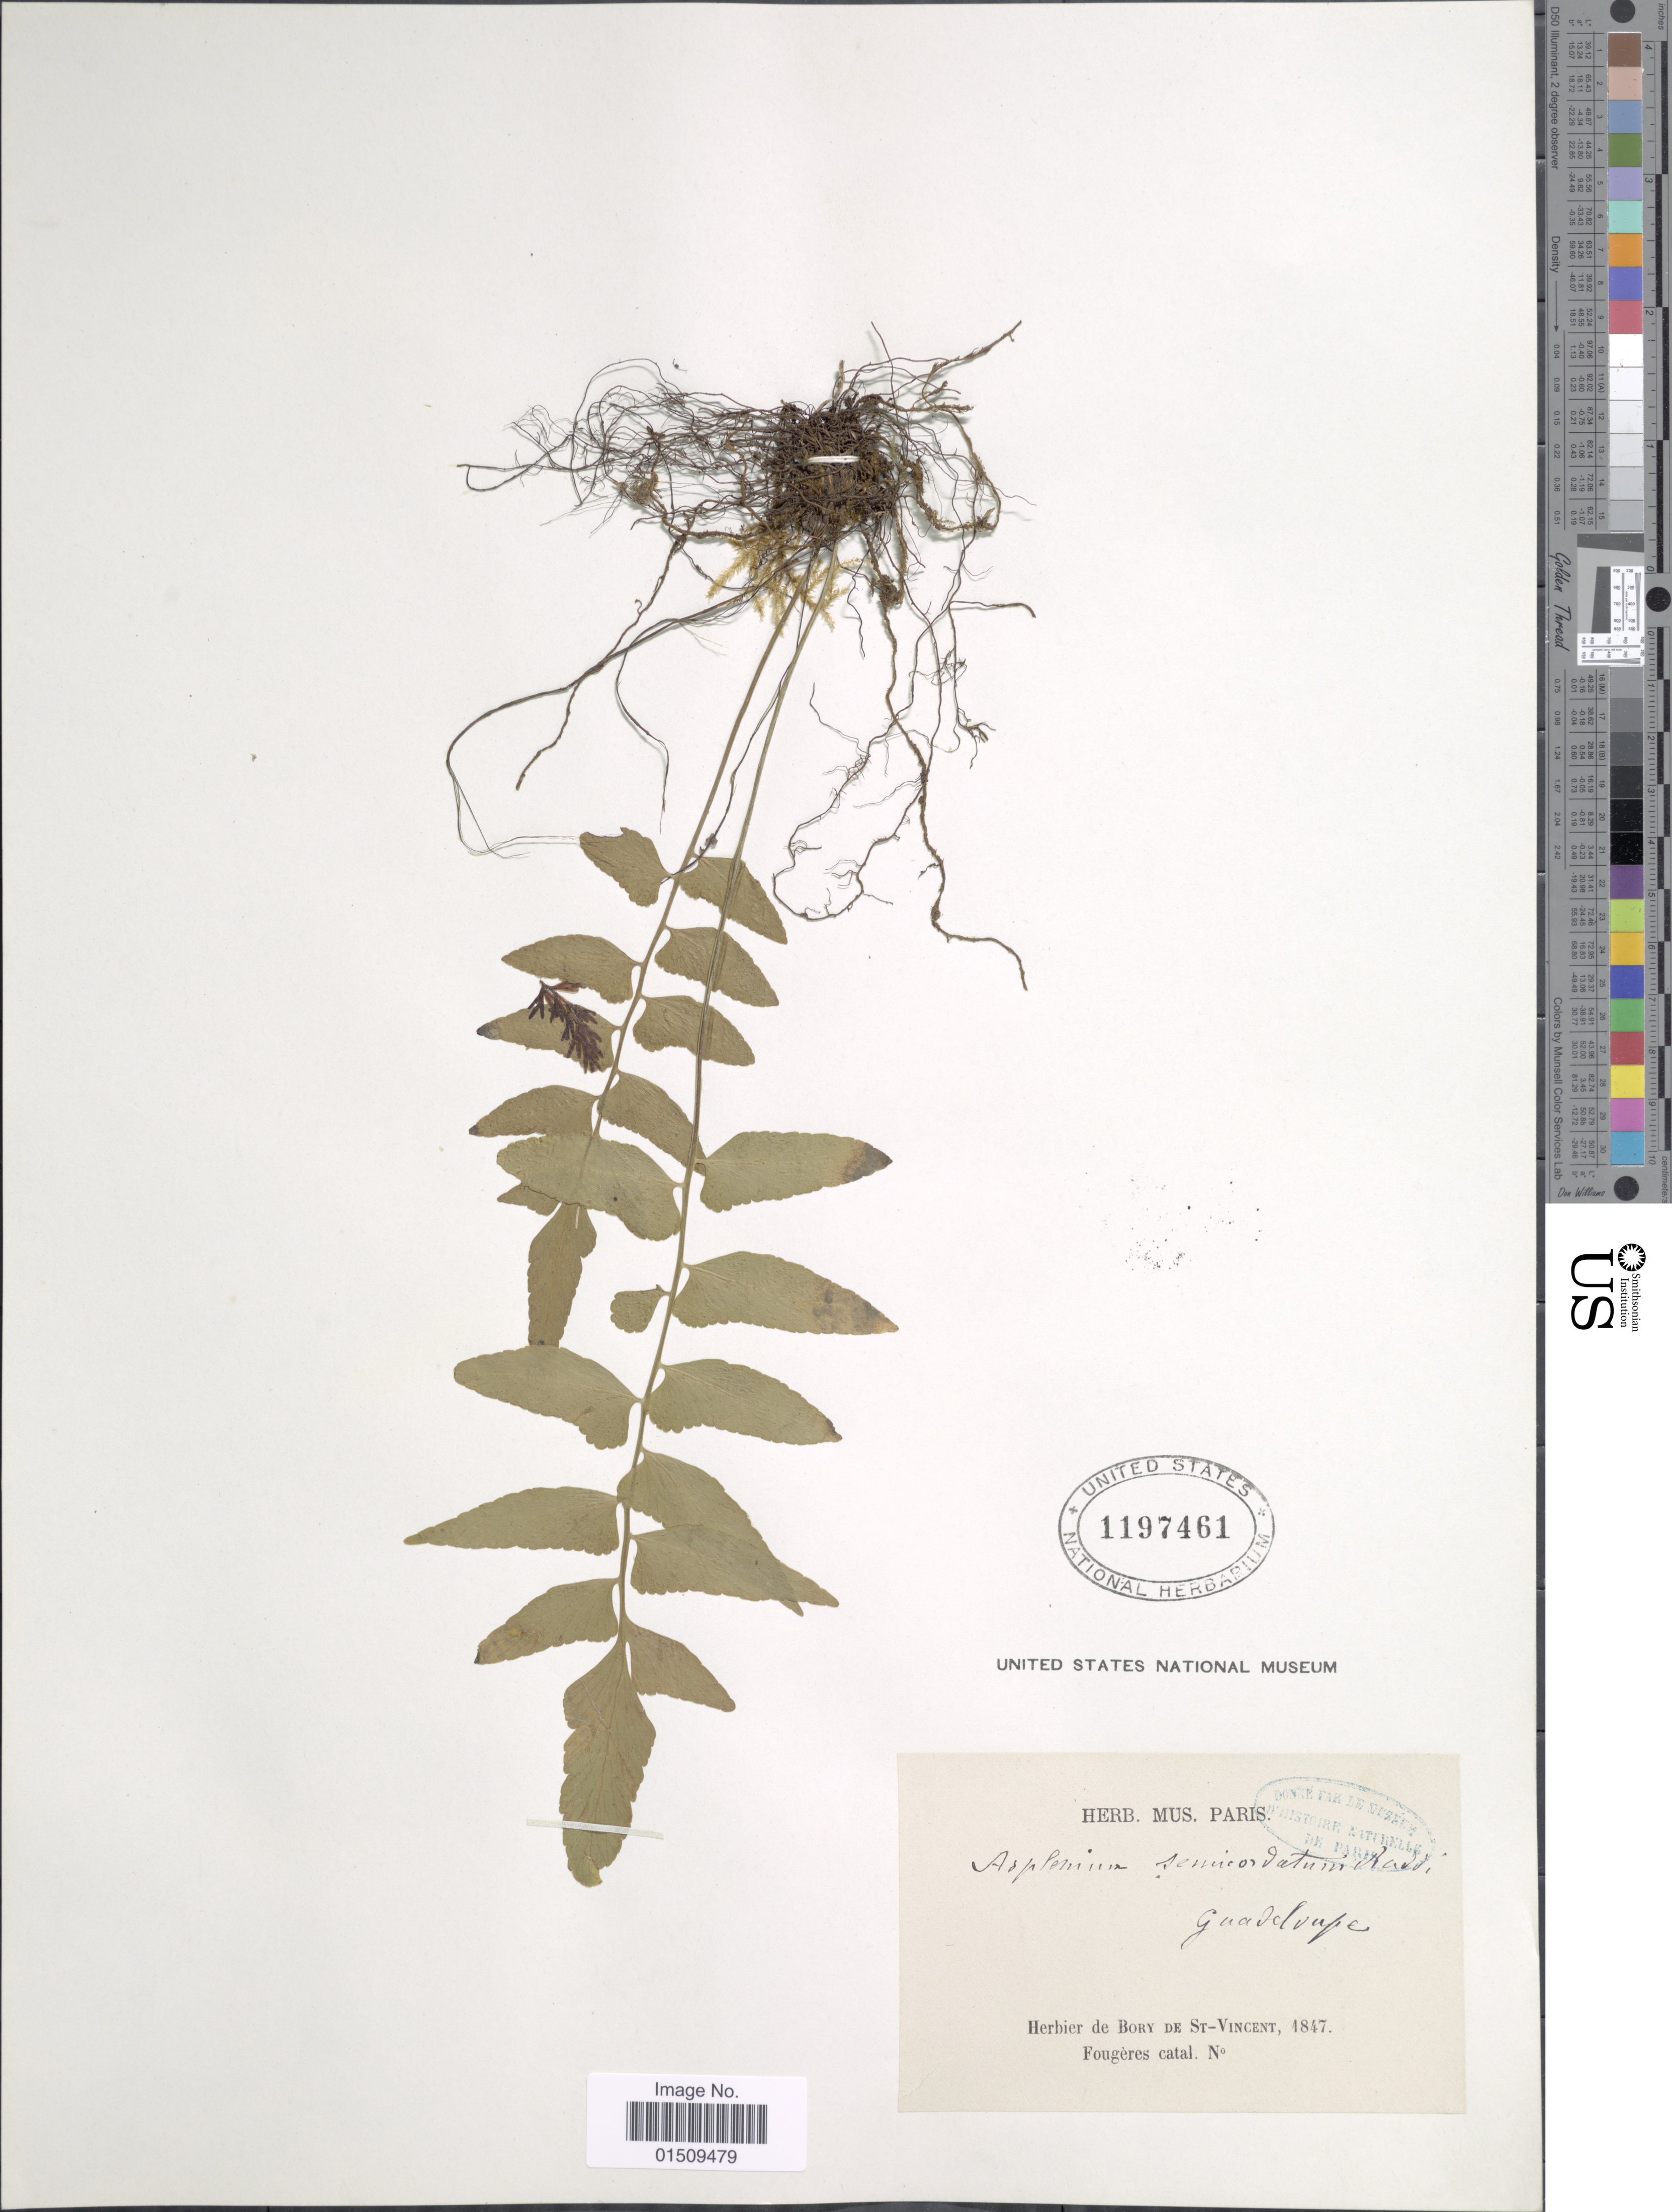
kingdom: Plantae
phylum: Tracheophyta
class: Polypodiopsida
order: Polypodiales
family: Aspleniaceae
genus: Asplenium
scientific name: Asplenium salicifolium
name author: L.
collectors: Bory de St. Vincent, J. (herbarium)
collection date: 1847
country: Guadeloupe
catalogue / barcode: US 1197461